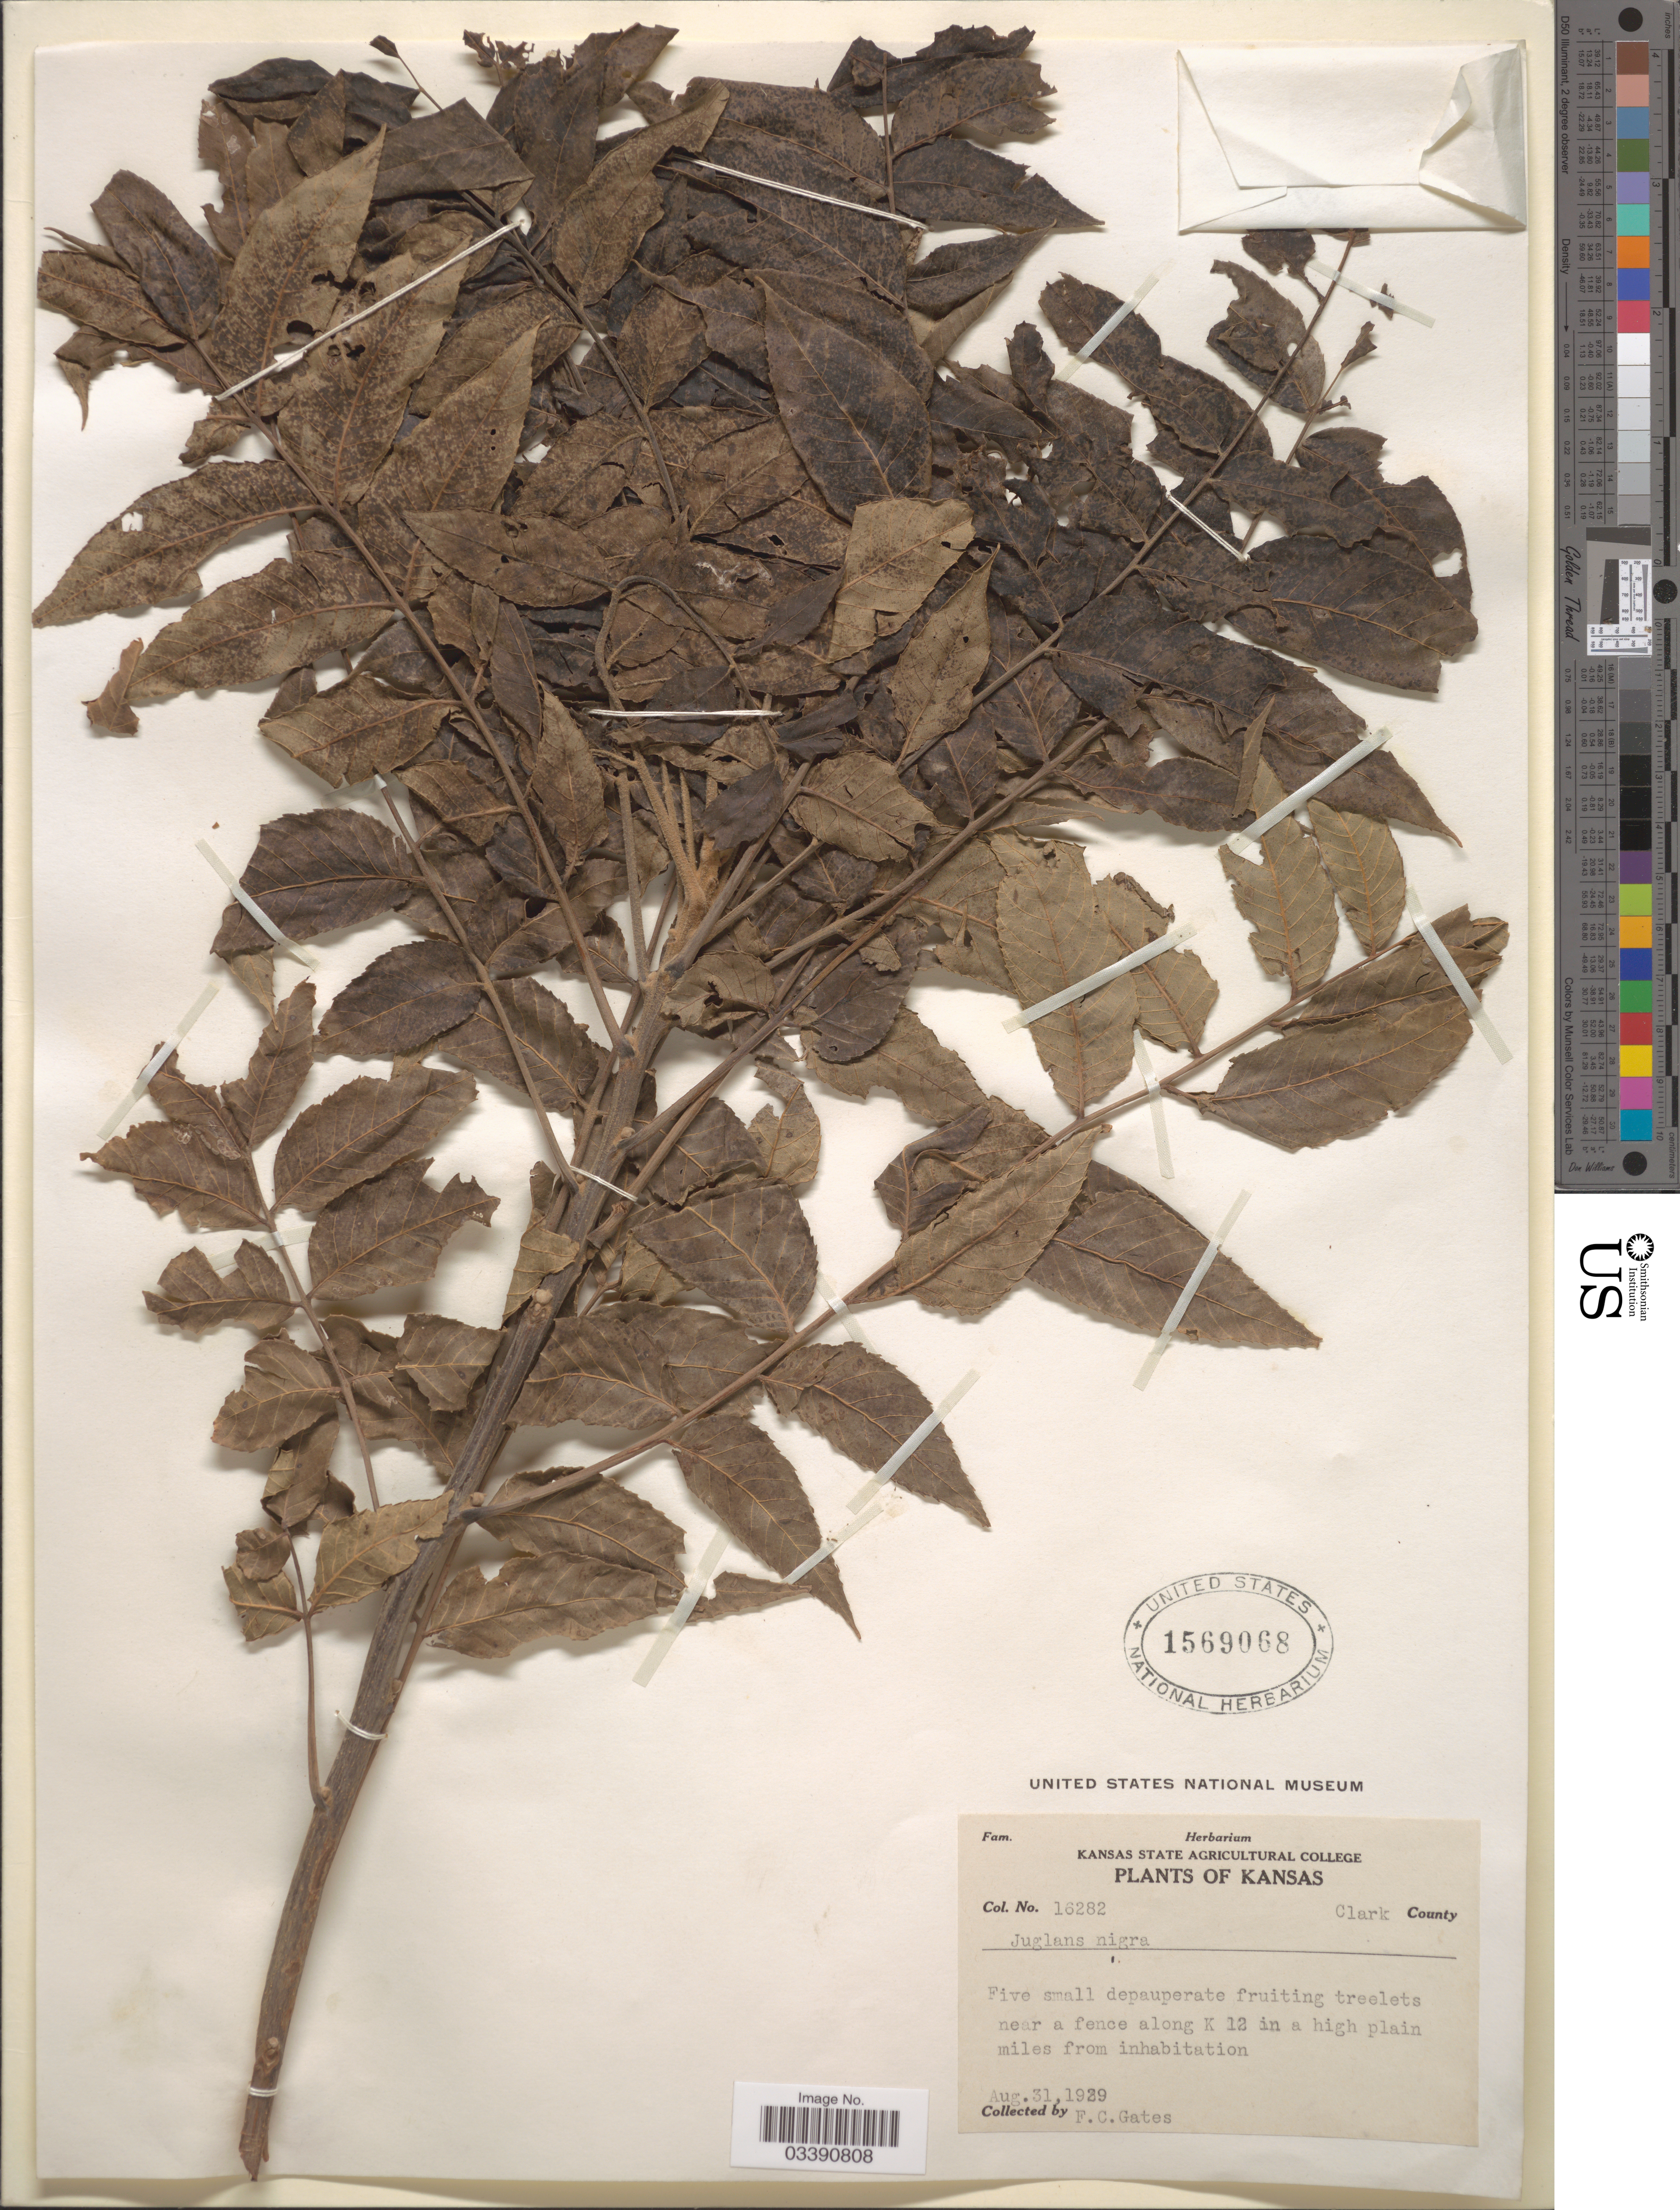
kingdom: Plantae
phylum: Tracheophyta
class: Magnoliopsida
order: Fagales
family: Juglandaceae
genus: Juglans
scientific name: Juglans nigra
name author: L.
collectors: F. C. Gates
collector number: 16282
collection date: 1929-08-31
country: United States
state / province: Kansas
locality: Clark County. Near a fence along K 12 in a high plain miles from inhabitation.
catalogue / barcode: US 1569068